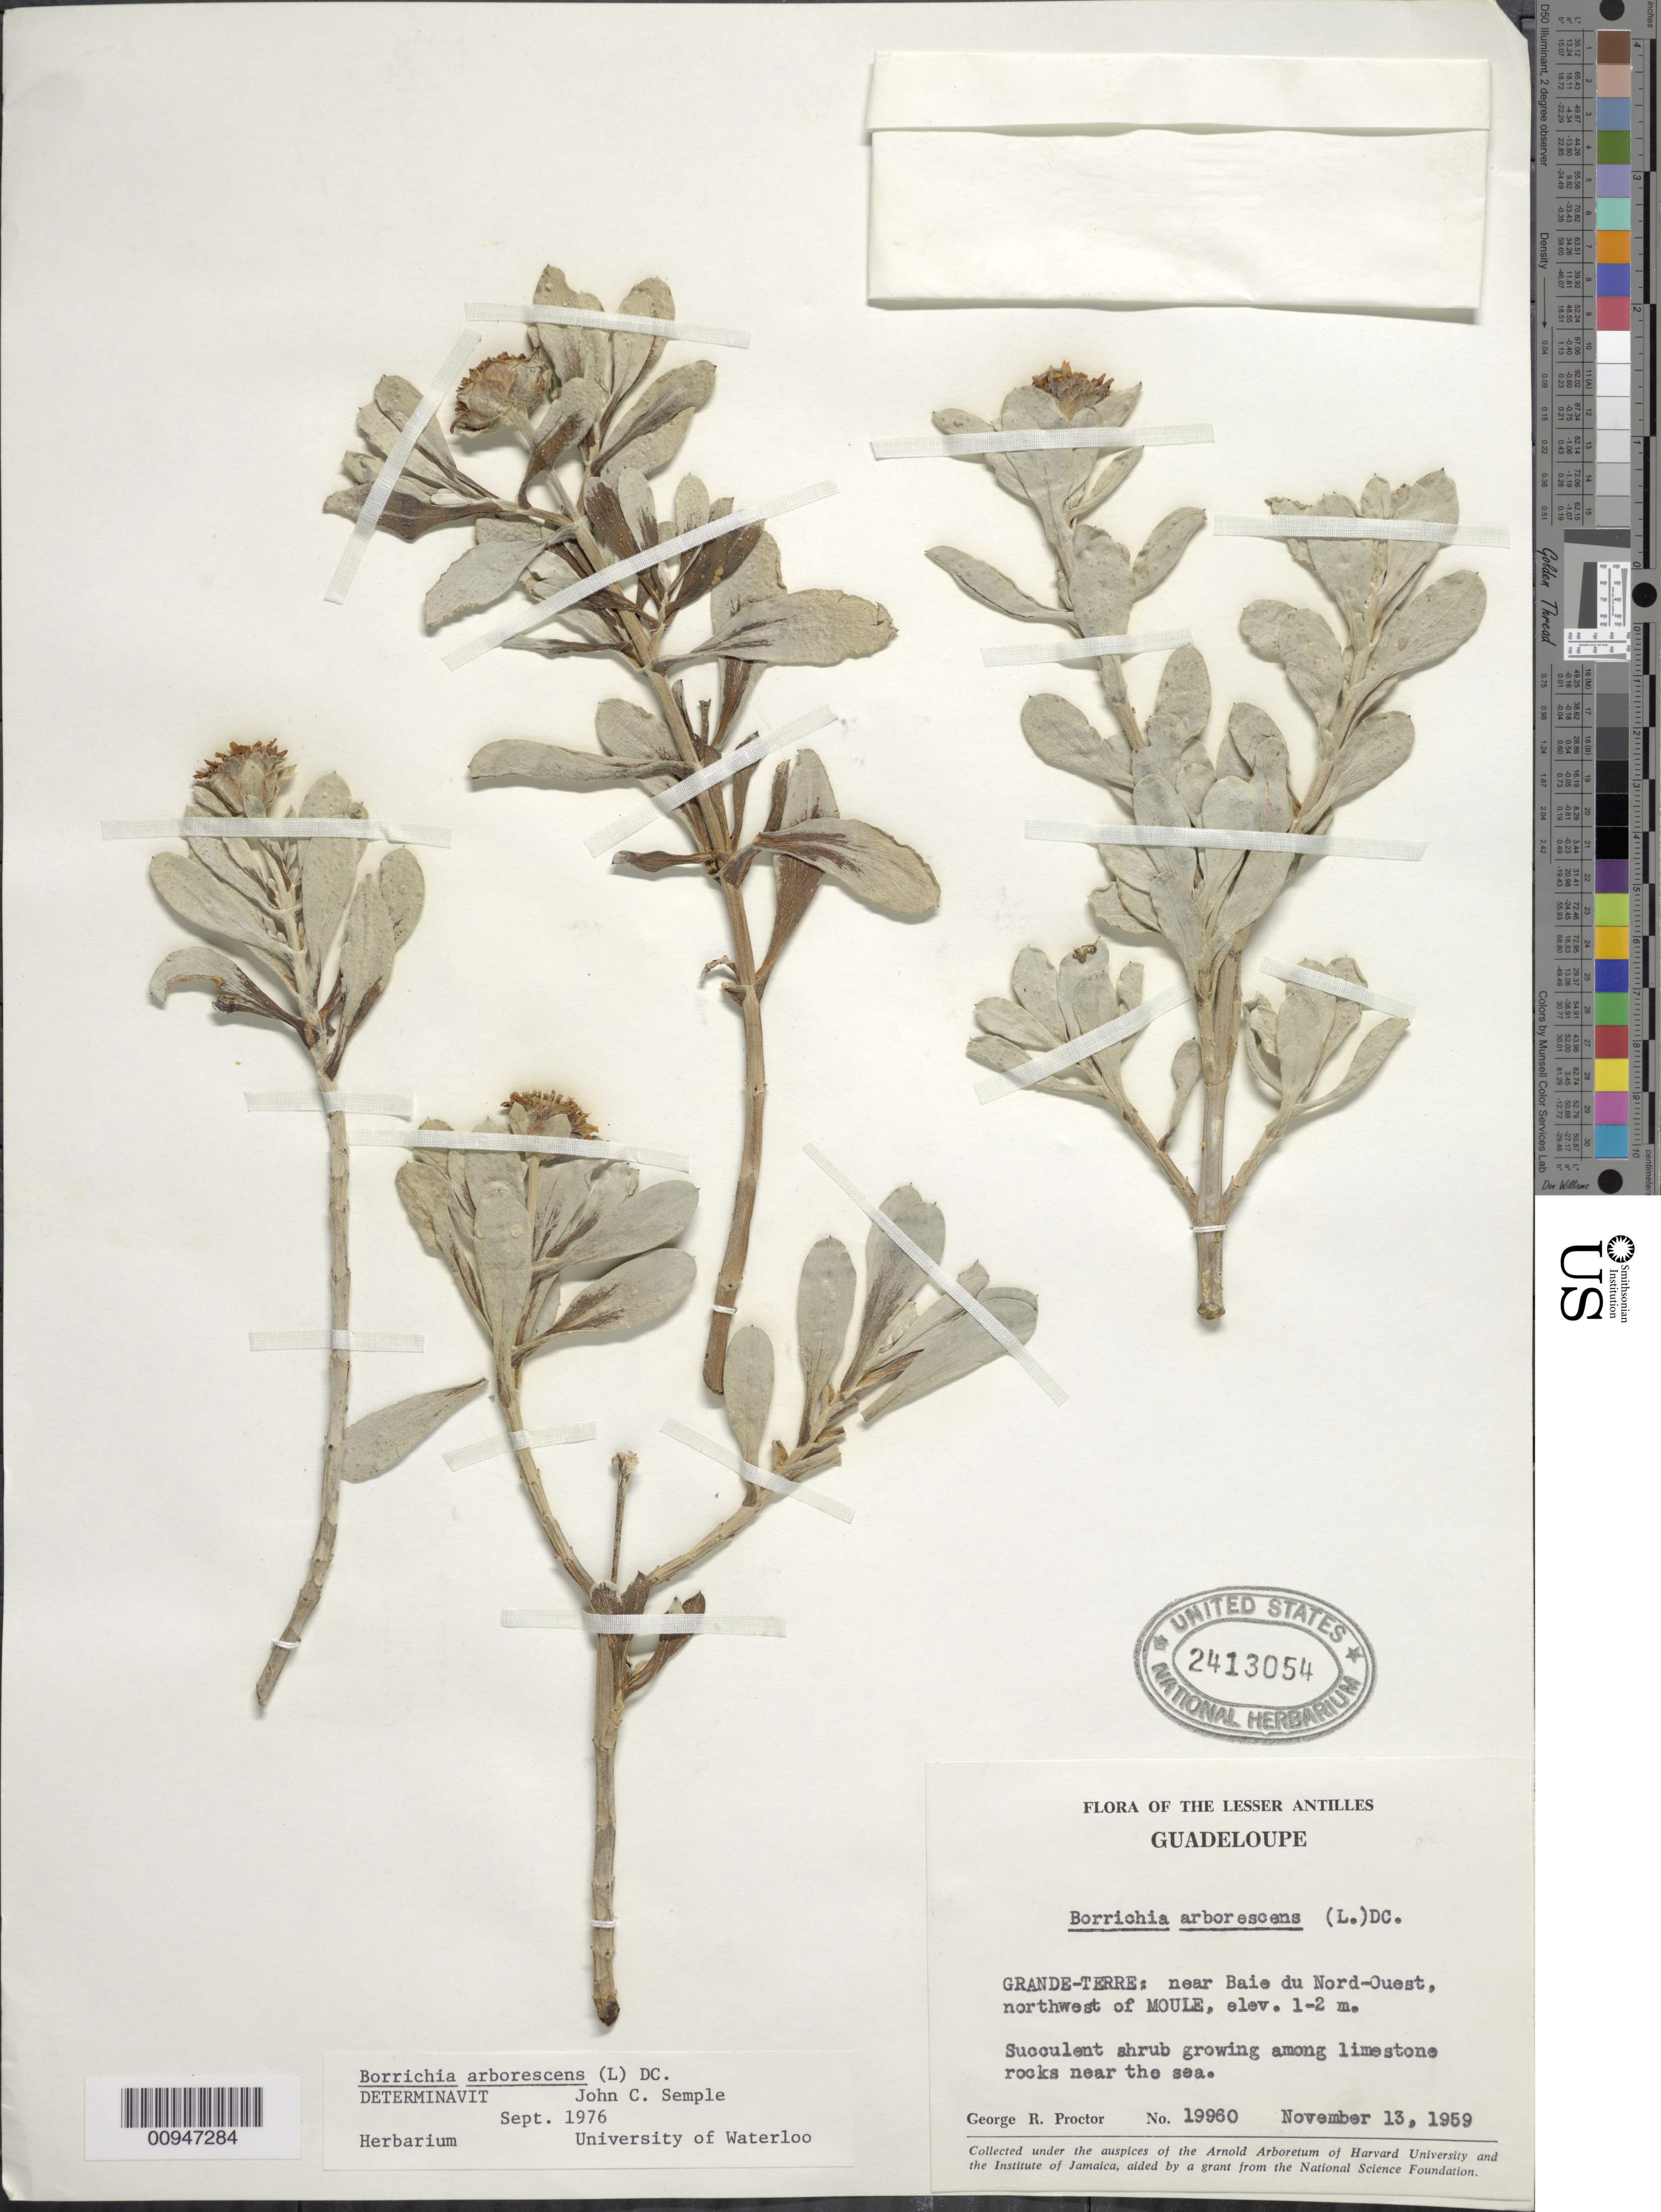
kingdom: Plantae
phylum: Tracheophyta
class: Magnoliopsida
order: Asterales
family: Asteraceae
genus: Borrichia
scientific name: Borrichia arborescens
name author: (L.) DC.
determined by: Semple, J. C.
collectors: G. R. Proctor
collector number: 19960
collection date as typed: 13 Nov 1959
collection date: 1959-11-13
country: Guadeloupe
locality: Grande-Terre, near Baie du Nord-Ouest, northwest of Moule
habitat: Growing among limestone rocks near the sea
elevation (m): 1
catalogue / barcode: US 2413054